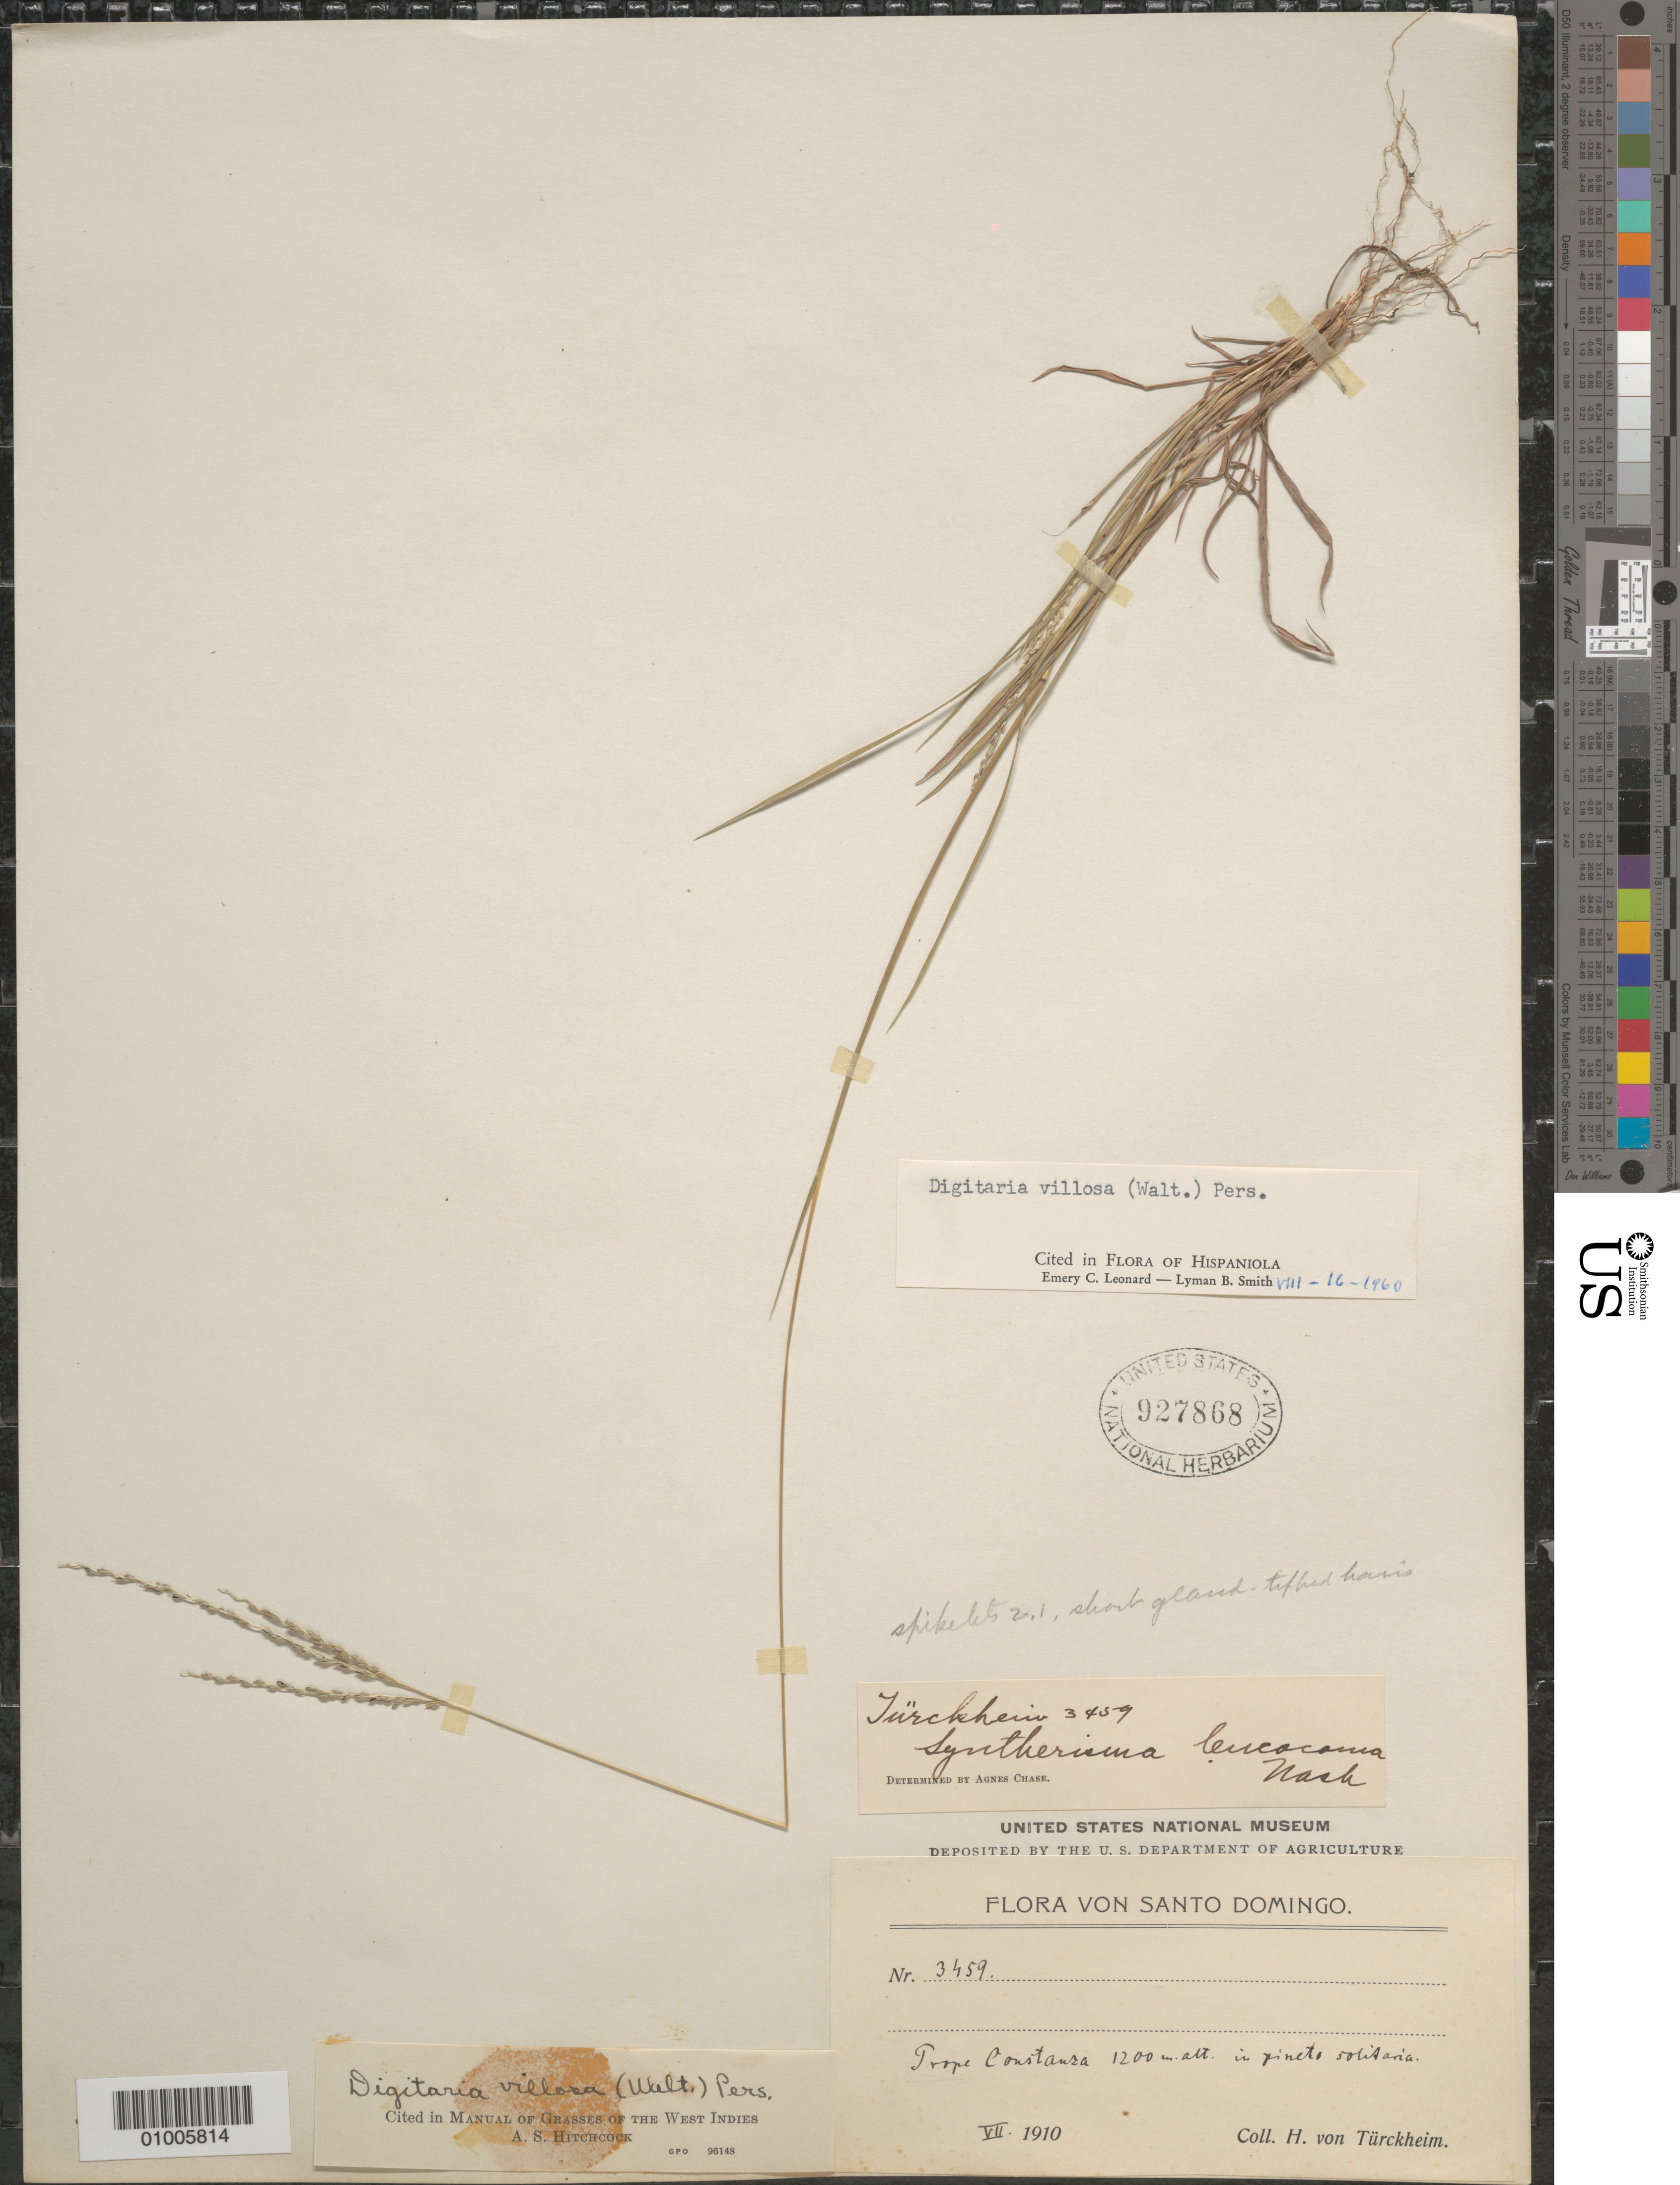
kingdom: Plantae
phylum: Tracheophyta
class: Liliopsida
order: Poales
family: Poaceae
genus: Digitaria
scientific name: Digitaria villosa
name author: (Walter) Pers.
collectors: H. von Türckheim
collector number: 3459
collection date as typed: Jul 1910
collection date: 1910-07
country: Dominican Republic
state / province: Distrito Nacional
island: Hispaniola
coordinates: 0 N, 0 E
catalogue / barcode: US 927868